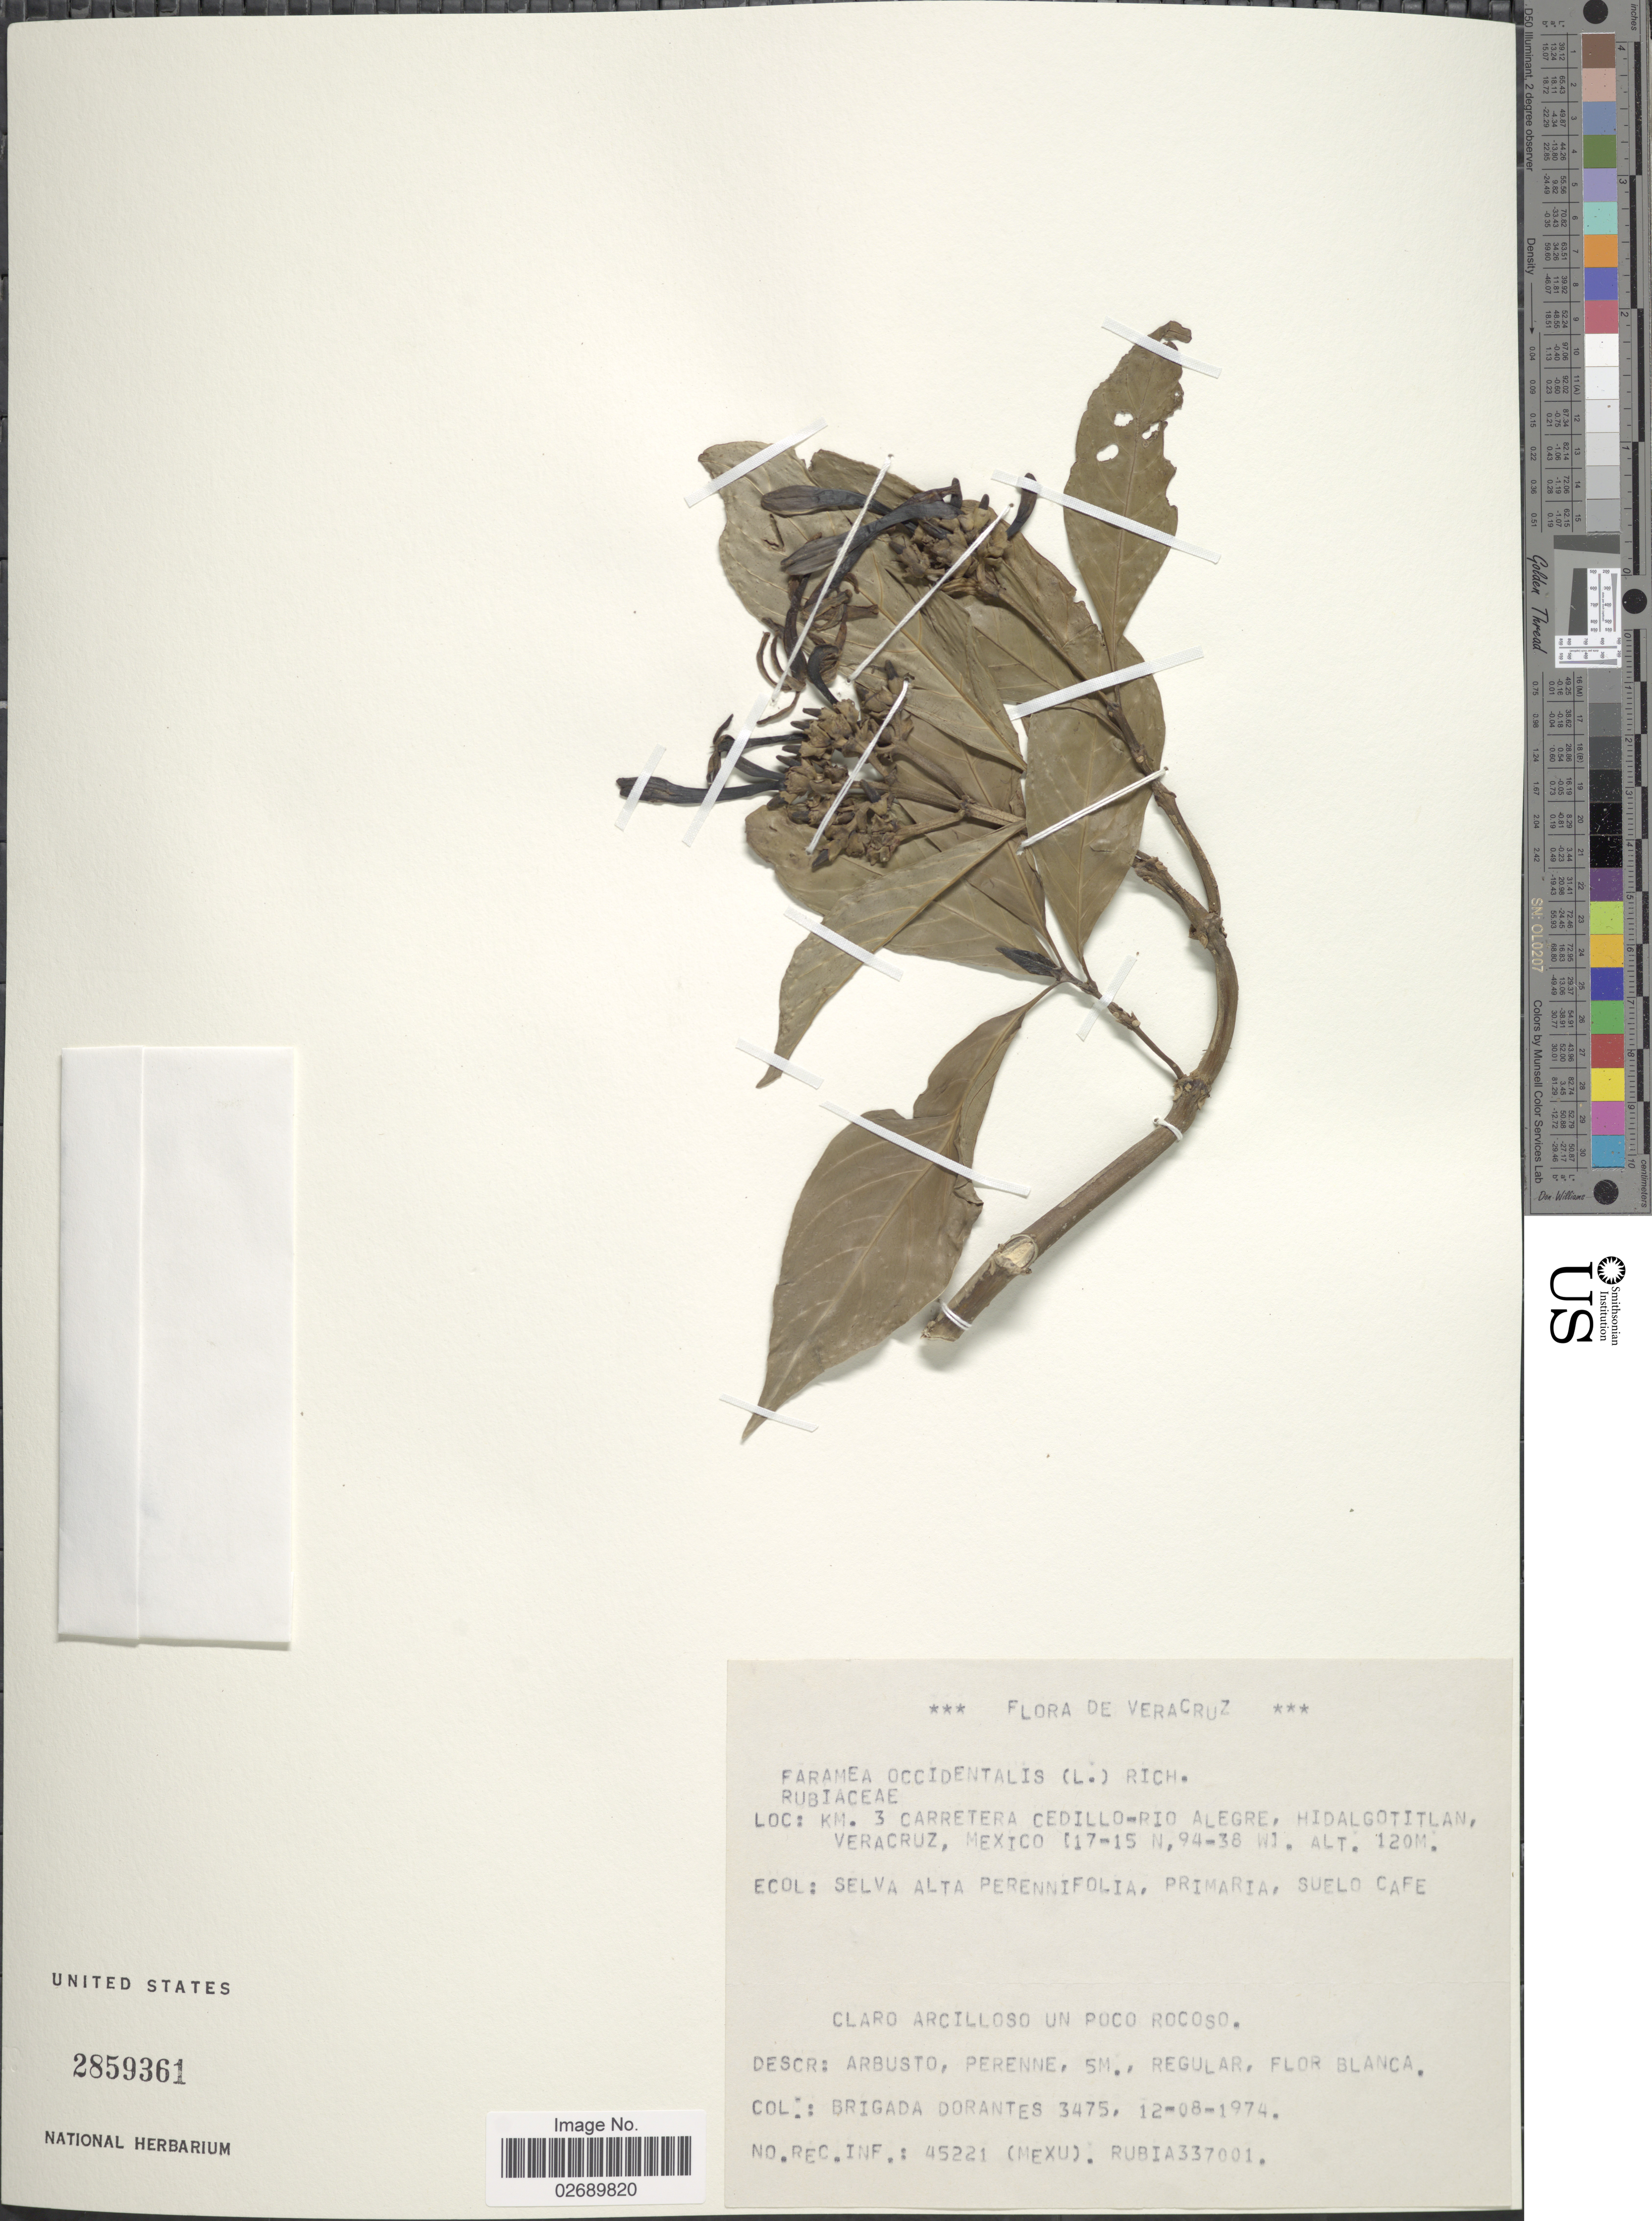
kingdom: Plantae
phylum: Tracheophyta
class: Magnoliopsida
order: Gentianales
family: Rubiaceae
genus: Faramea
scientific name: Faramea occidentalis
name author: (L.) A. Rich.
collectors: B. Dorantes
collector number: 3475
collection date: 1974-08-12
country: Mexico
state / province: Veracruz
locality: Km. 3 Carretera Cedillo-Rio Alegre, Hidalgotitlan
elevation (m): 120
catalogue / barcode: US 2859361